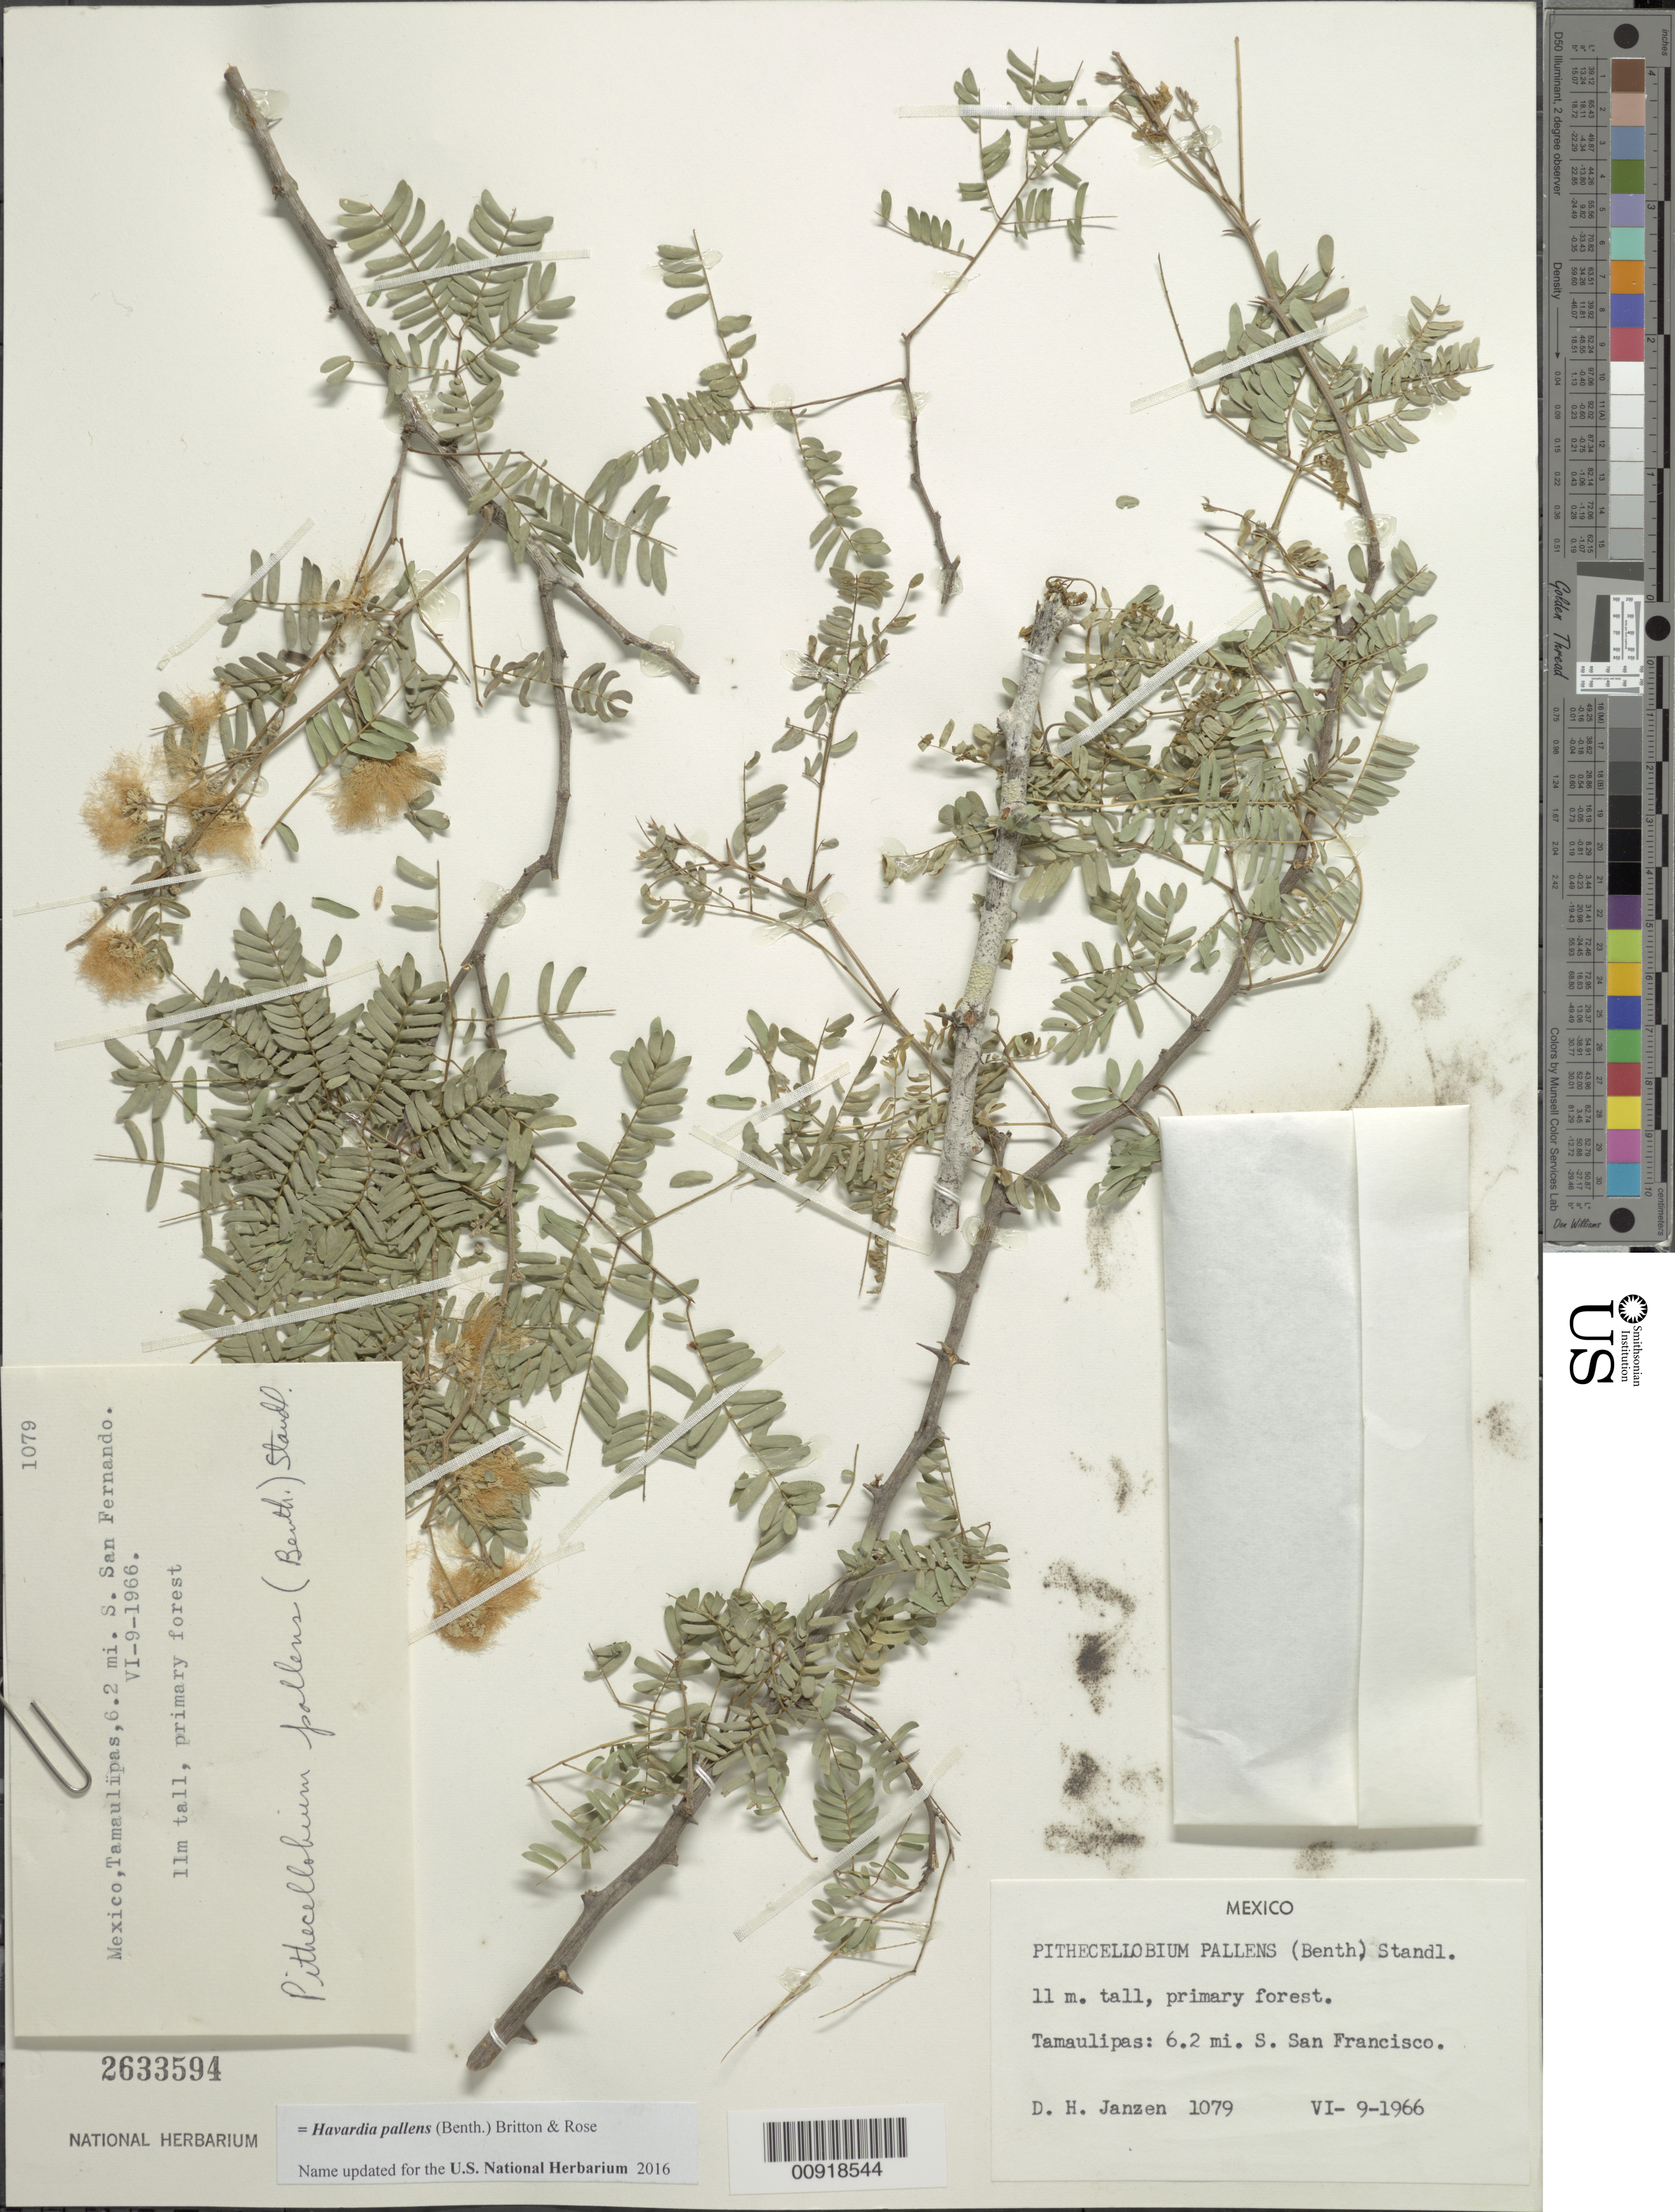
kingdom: Plantae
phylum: Tracheophyta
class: Magnoliopsida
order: Fabales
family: Fabaceae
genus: Havardia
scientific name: Havardia pallens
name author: (Benth.) Britton & Rose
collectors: D. Janzen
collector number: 1079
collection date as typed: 09 Jun 1966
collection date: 1966-06-09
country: Mexico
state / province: Tamaulipas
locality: Tamaulipas: 6.2 mi. S. San Francisco (Check a separate label possibly the original says San Fernando).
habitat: Primary forest.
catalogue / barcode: US 2633594